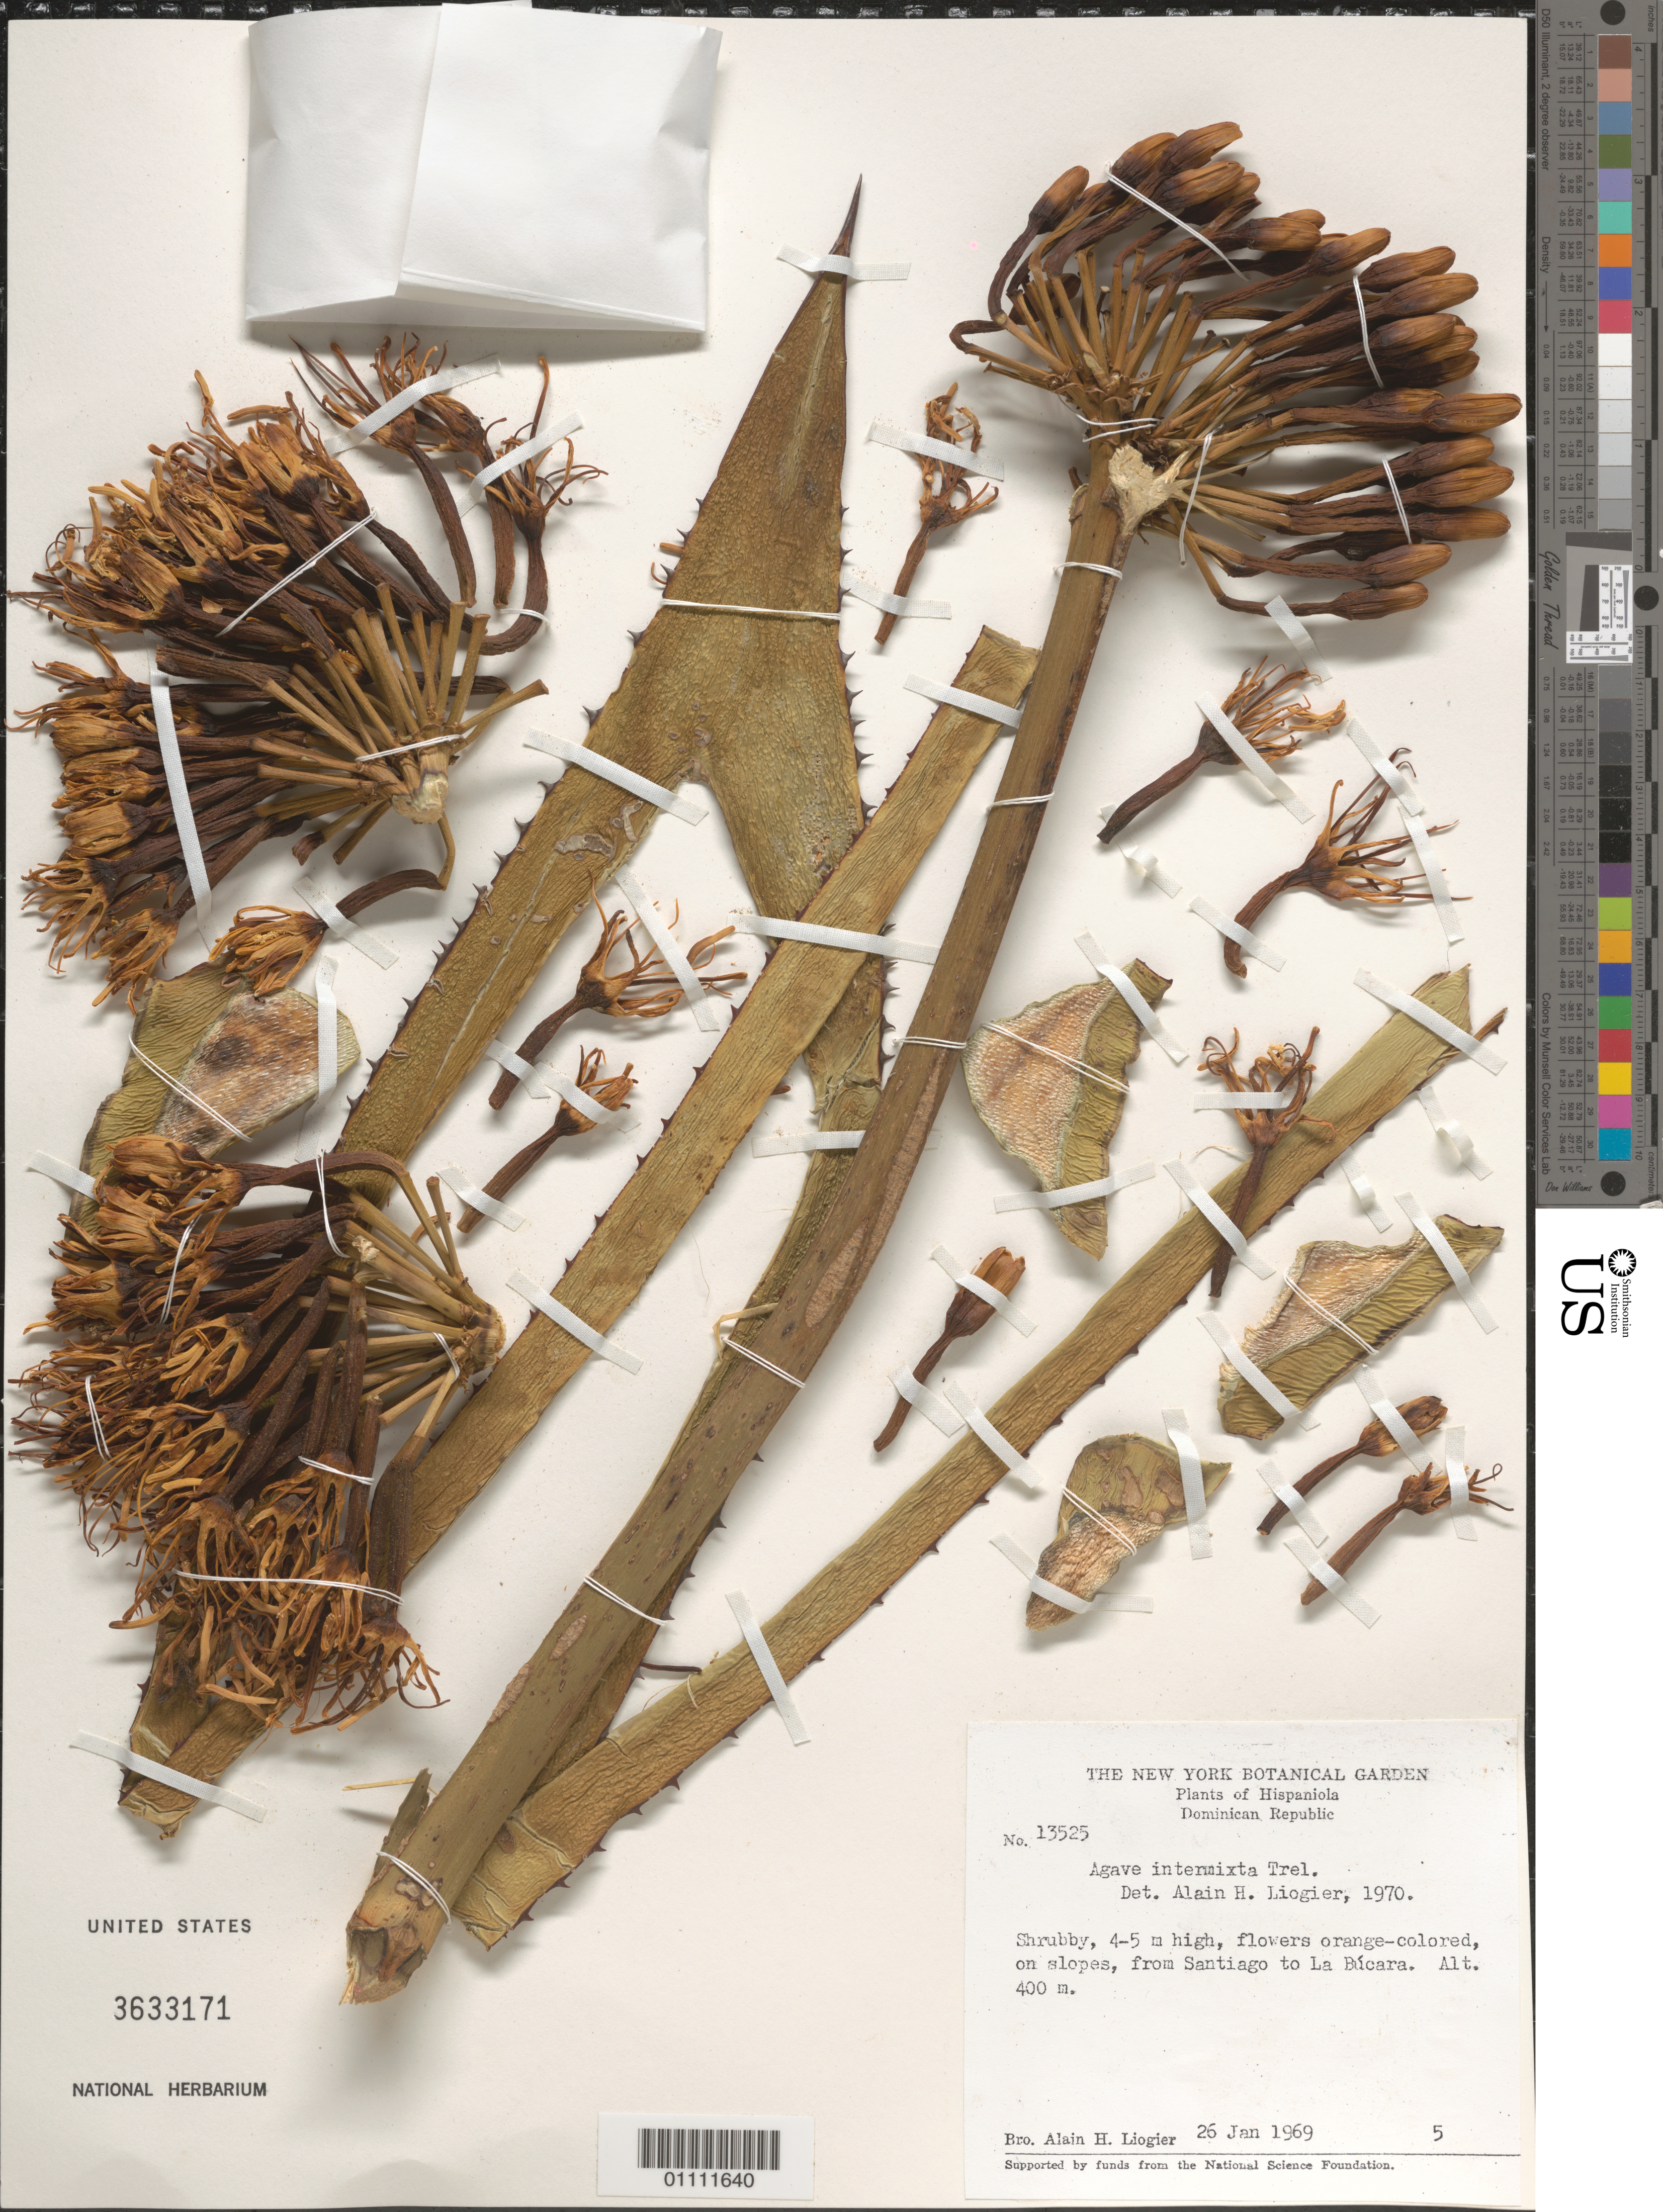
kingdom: Plantae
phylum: Tracheophyta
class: Liliopsida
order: Asparagales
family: Asparagaceae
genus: Agave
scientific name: Agave intermixta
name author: Trel.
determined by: Liogier, Alain H.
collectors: A. H. Liogier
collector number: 13525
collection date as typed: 26 Jun 1969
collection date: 1969-06-26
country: Dominican Republic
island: Hispaniola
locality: Santiago to La Búcara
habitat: On slopes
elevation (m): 400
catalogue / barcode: US 3633171